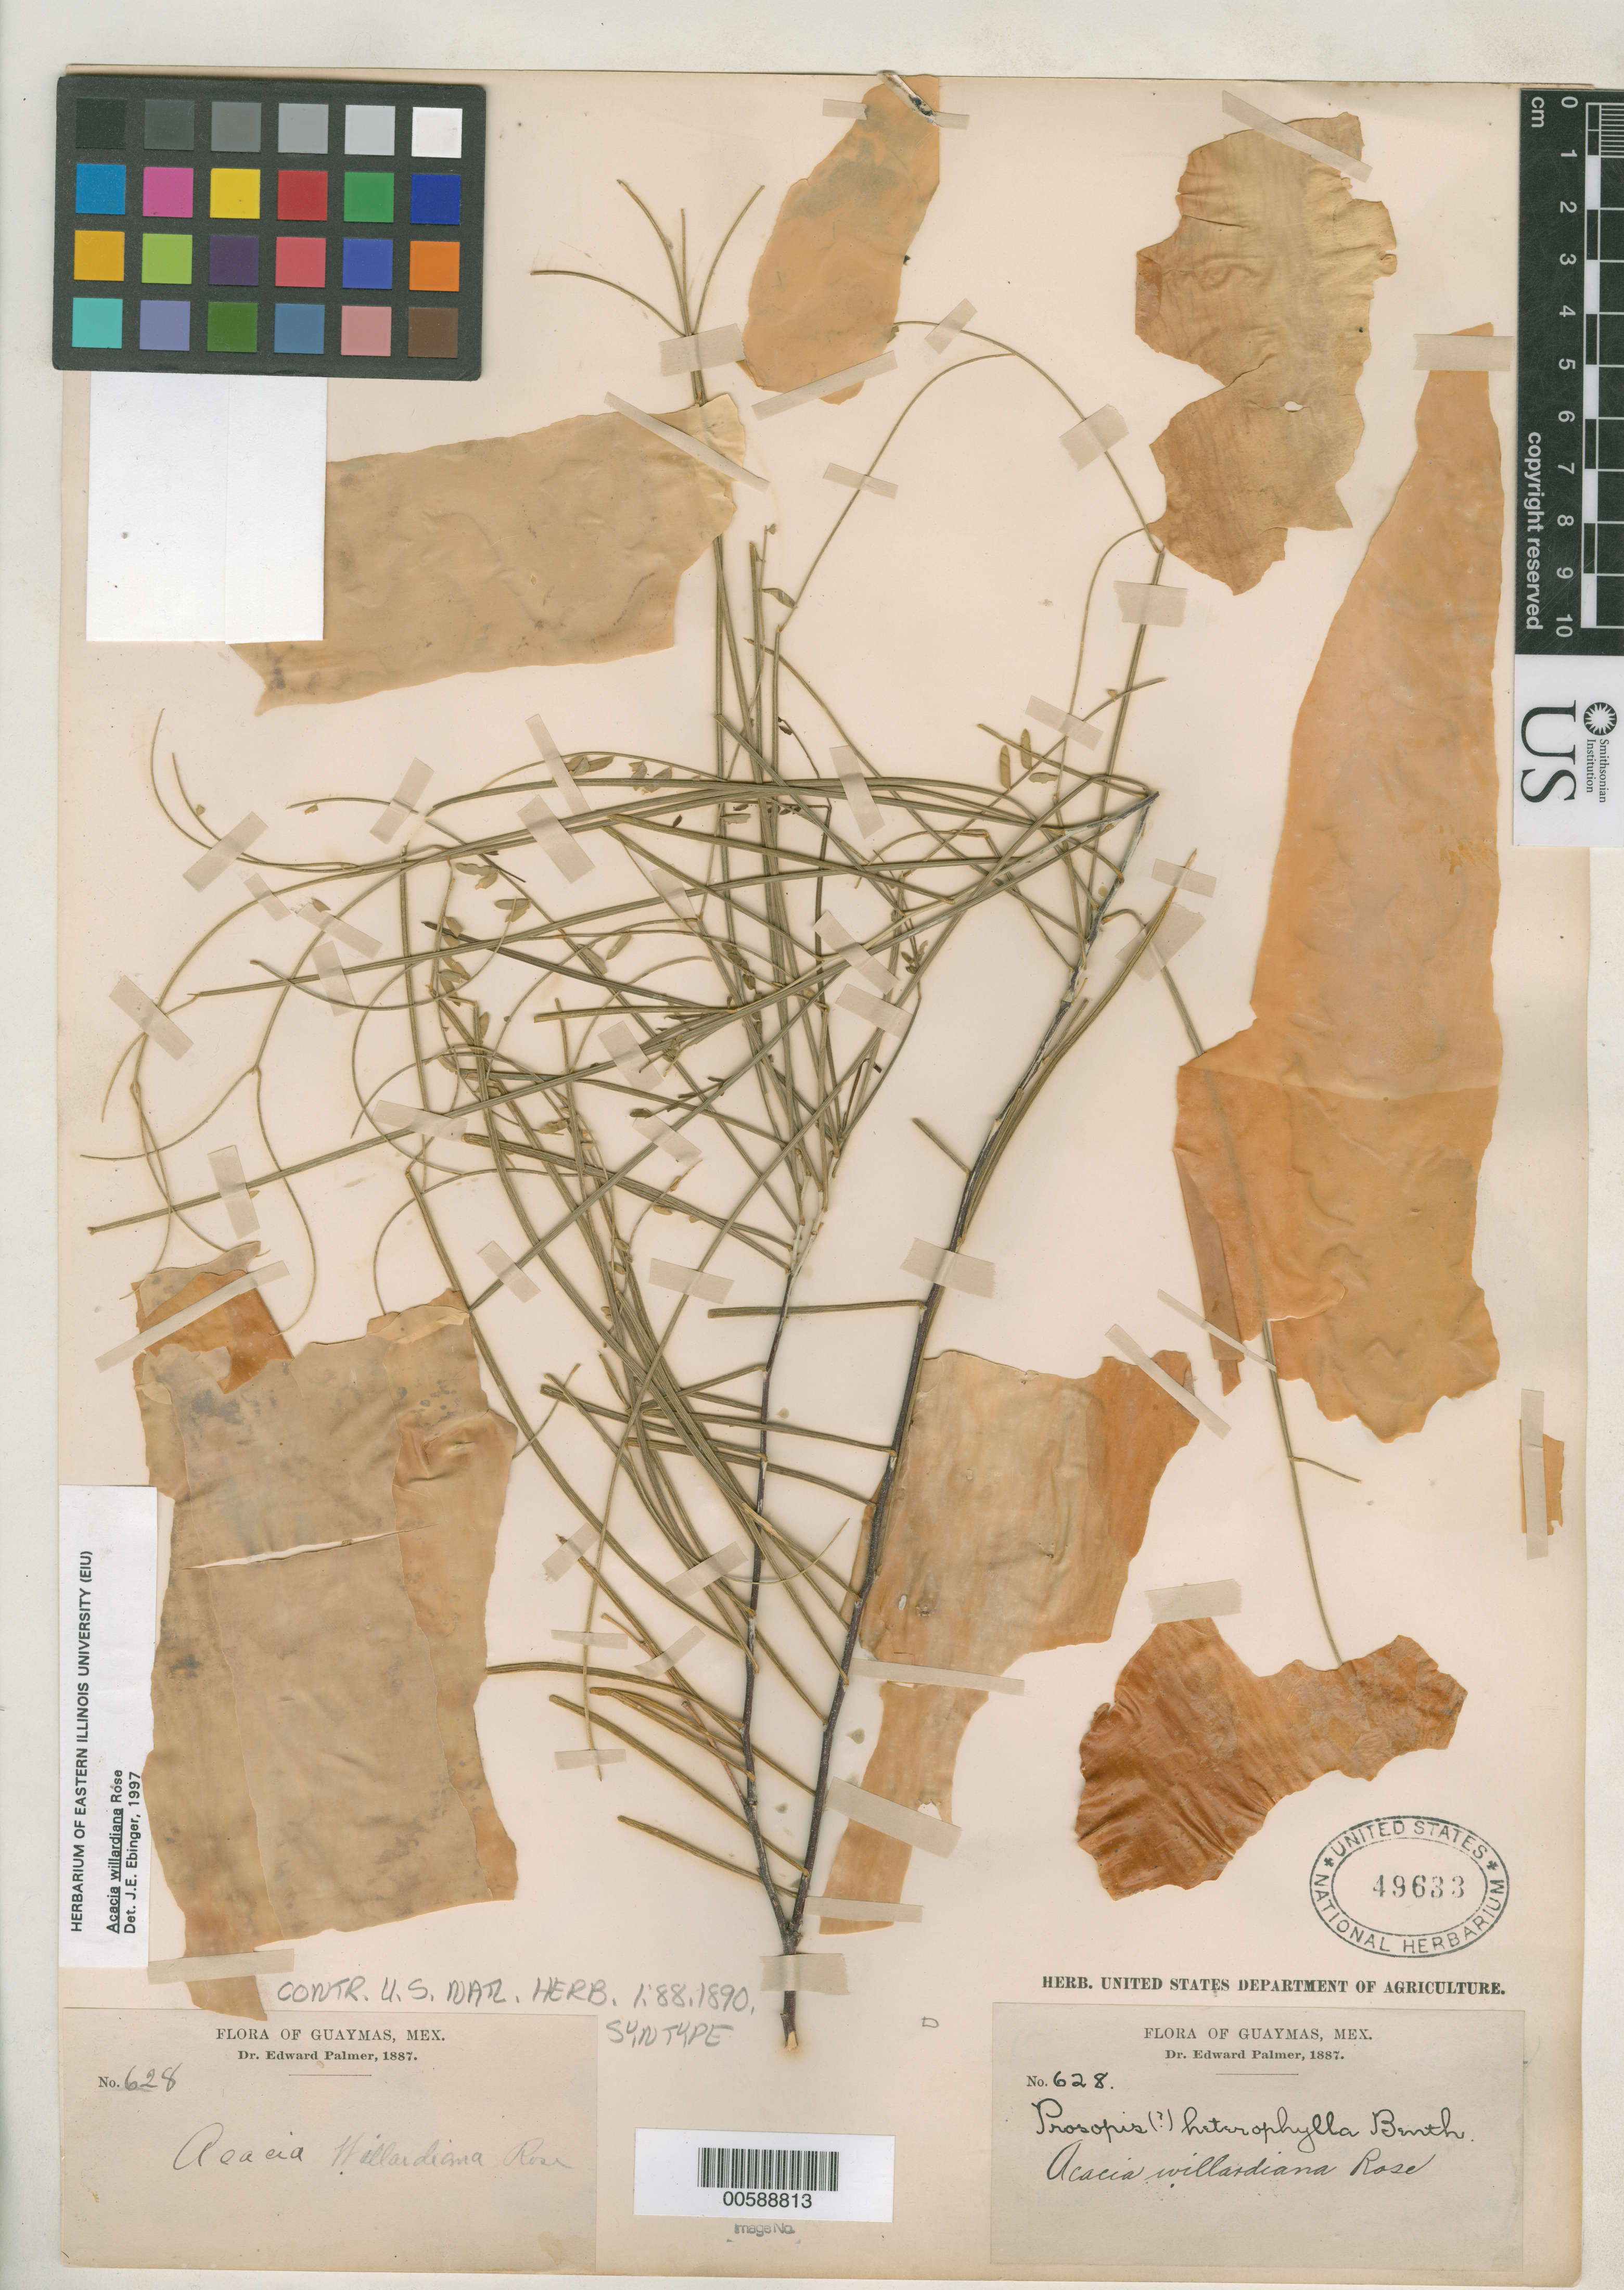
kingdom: Plantae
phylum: Tracheophyta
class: Magnoliopsida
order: Fabales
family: Fabaceae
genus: Acacia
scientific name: Acacia willardiana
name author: Rose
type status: Syntype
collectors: E. Palmer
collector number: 628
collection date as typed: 1887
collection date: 1887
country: Mexico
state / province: Sonora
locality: Guaymas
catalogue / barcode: US 49633